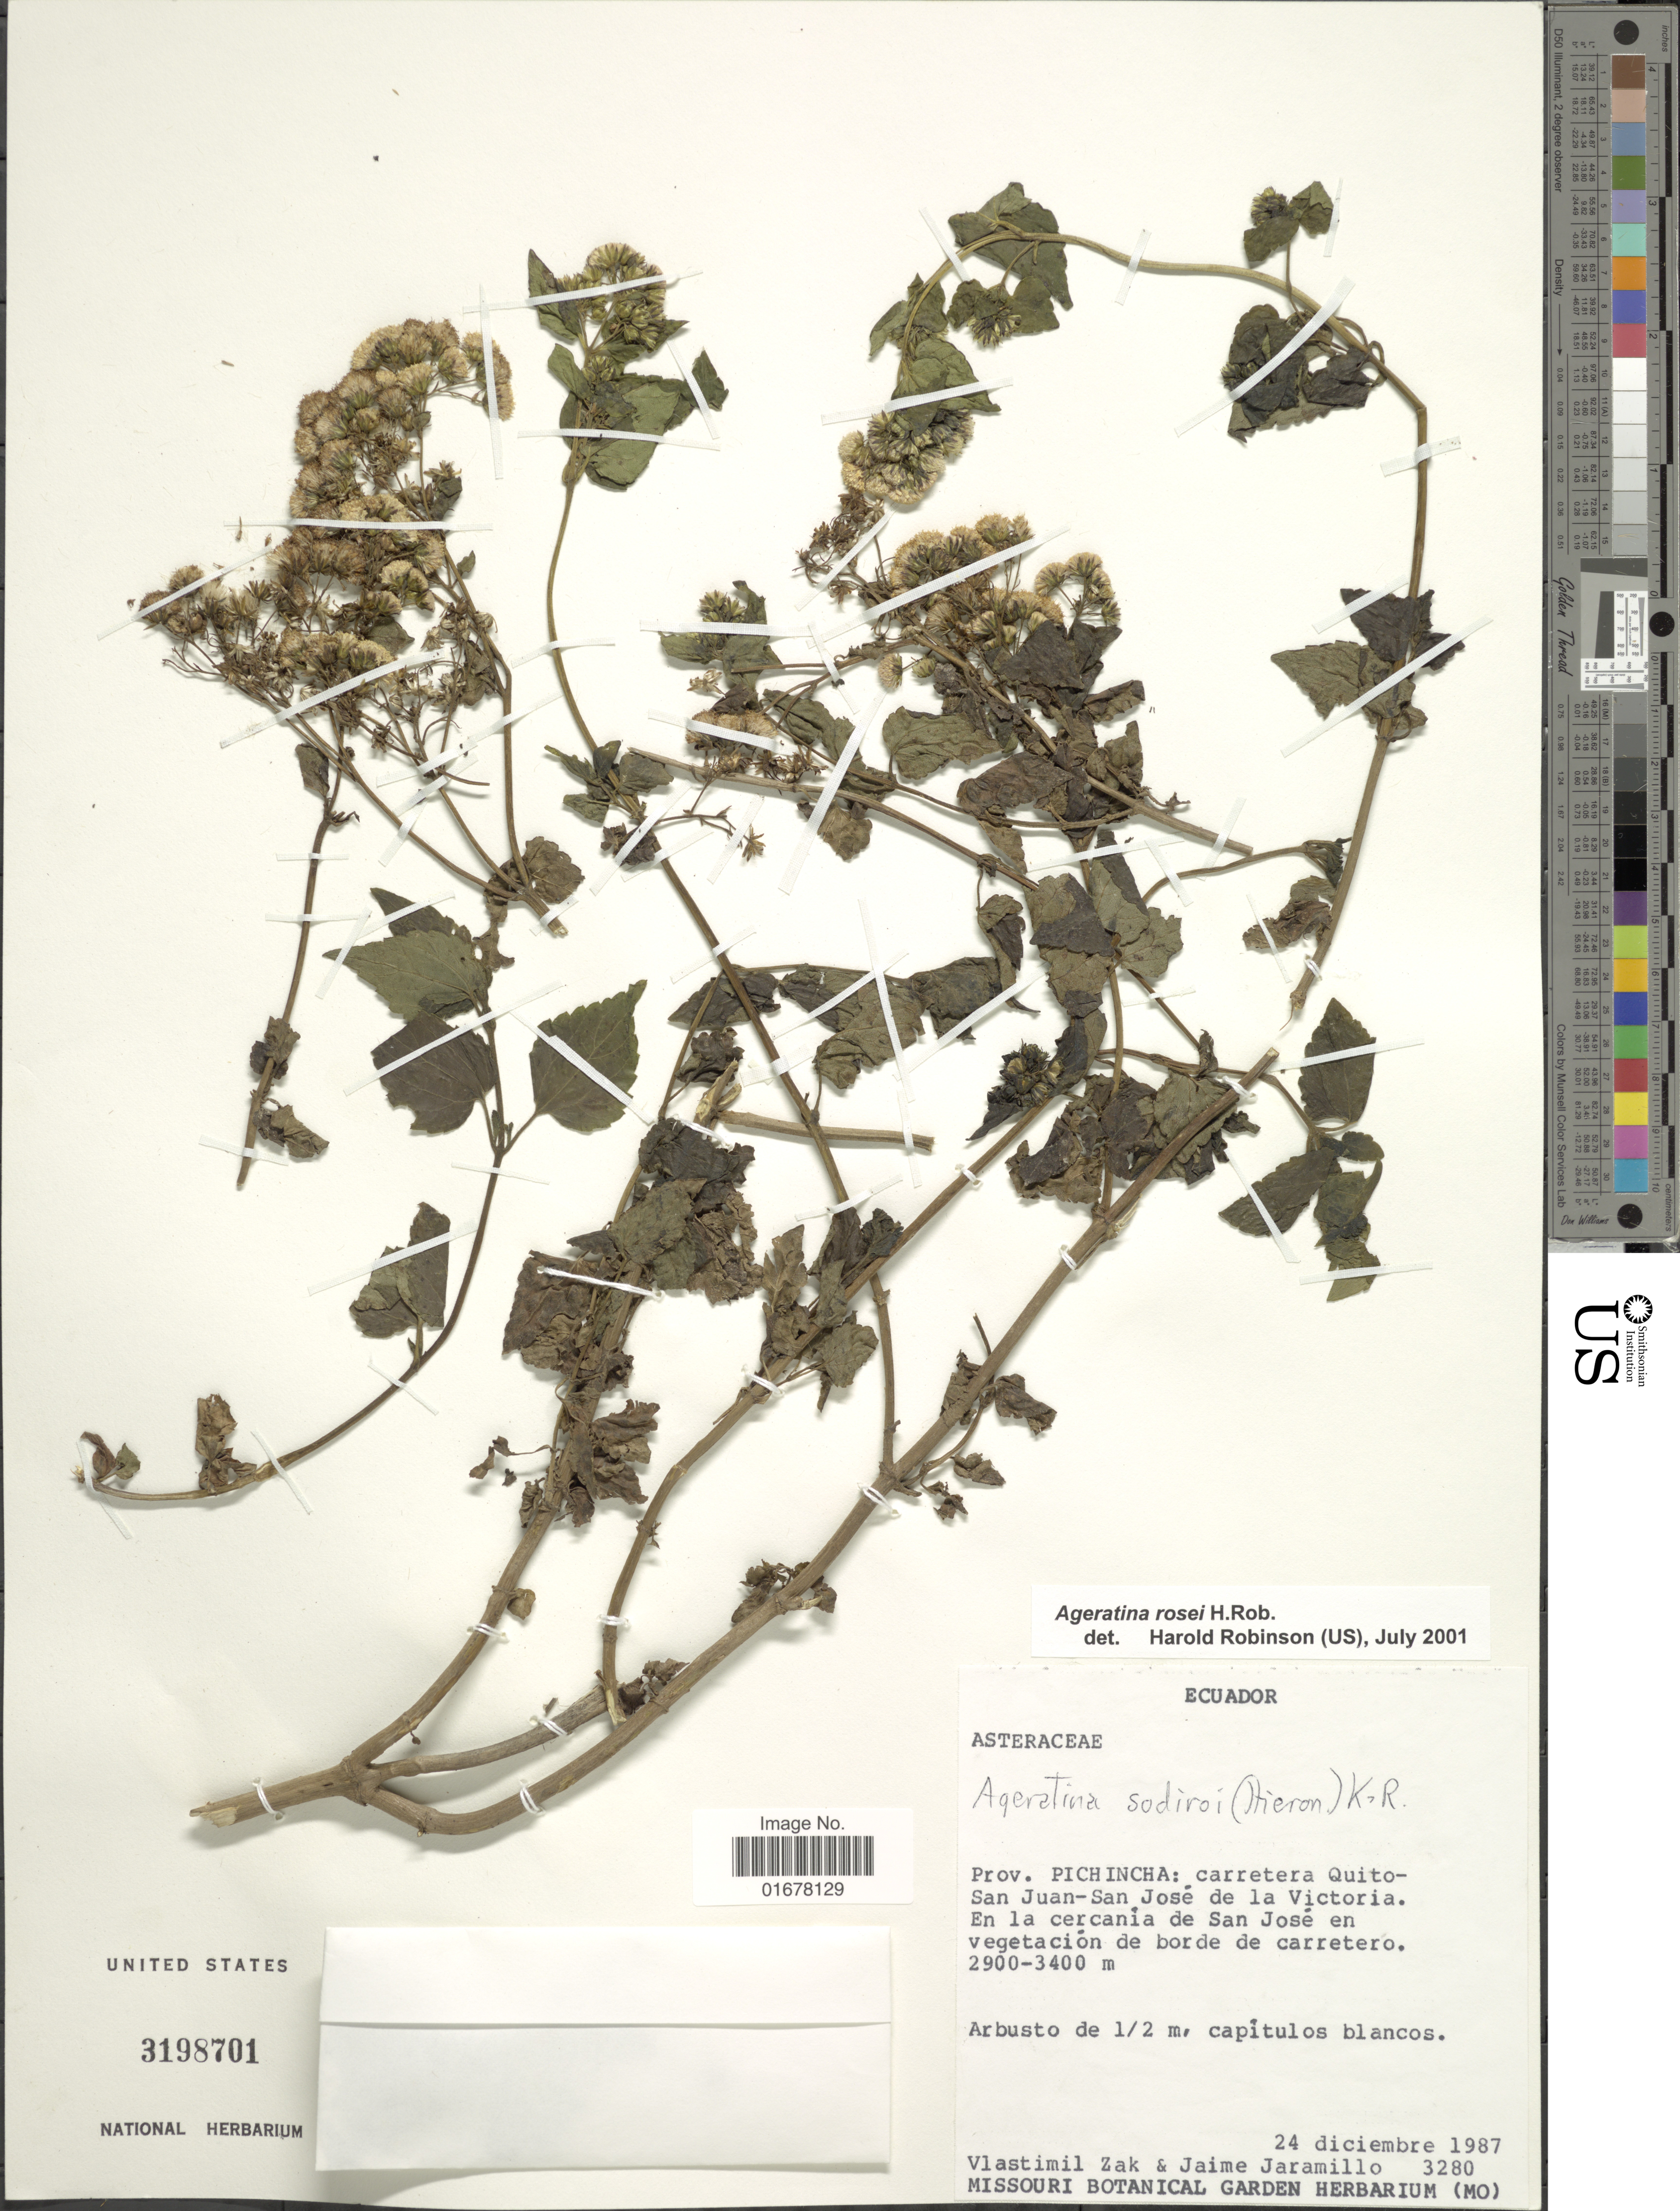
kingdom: Plantae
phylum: Tracheophyta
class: Magnoliopsida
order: Asterales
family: Asteraceae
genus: Ageratina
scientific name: Ageratina rosei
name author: H. Rob.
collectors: V. Zak & J. Jaramillo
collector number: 3280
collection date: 1987-12-24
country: Ecuador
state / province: Pichincha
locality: Prov. Pichincha: carretera Quito - San Juan-San Jose de la Victoria. En la cercania de San Jose en vegetacion de borde de carretero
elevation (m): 2900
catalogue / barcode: US 3198701